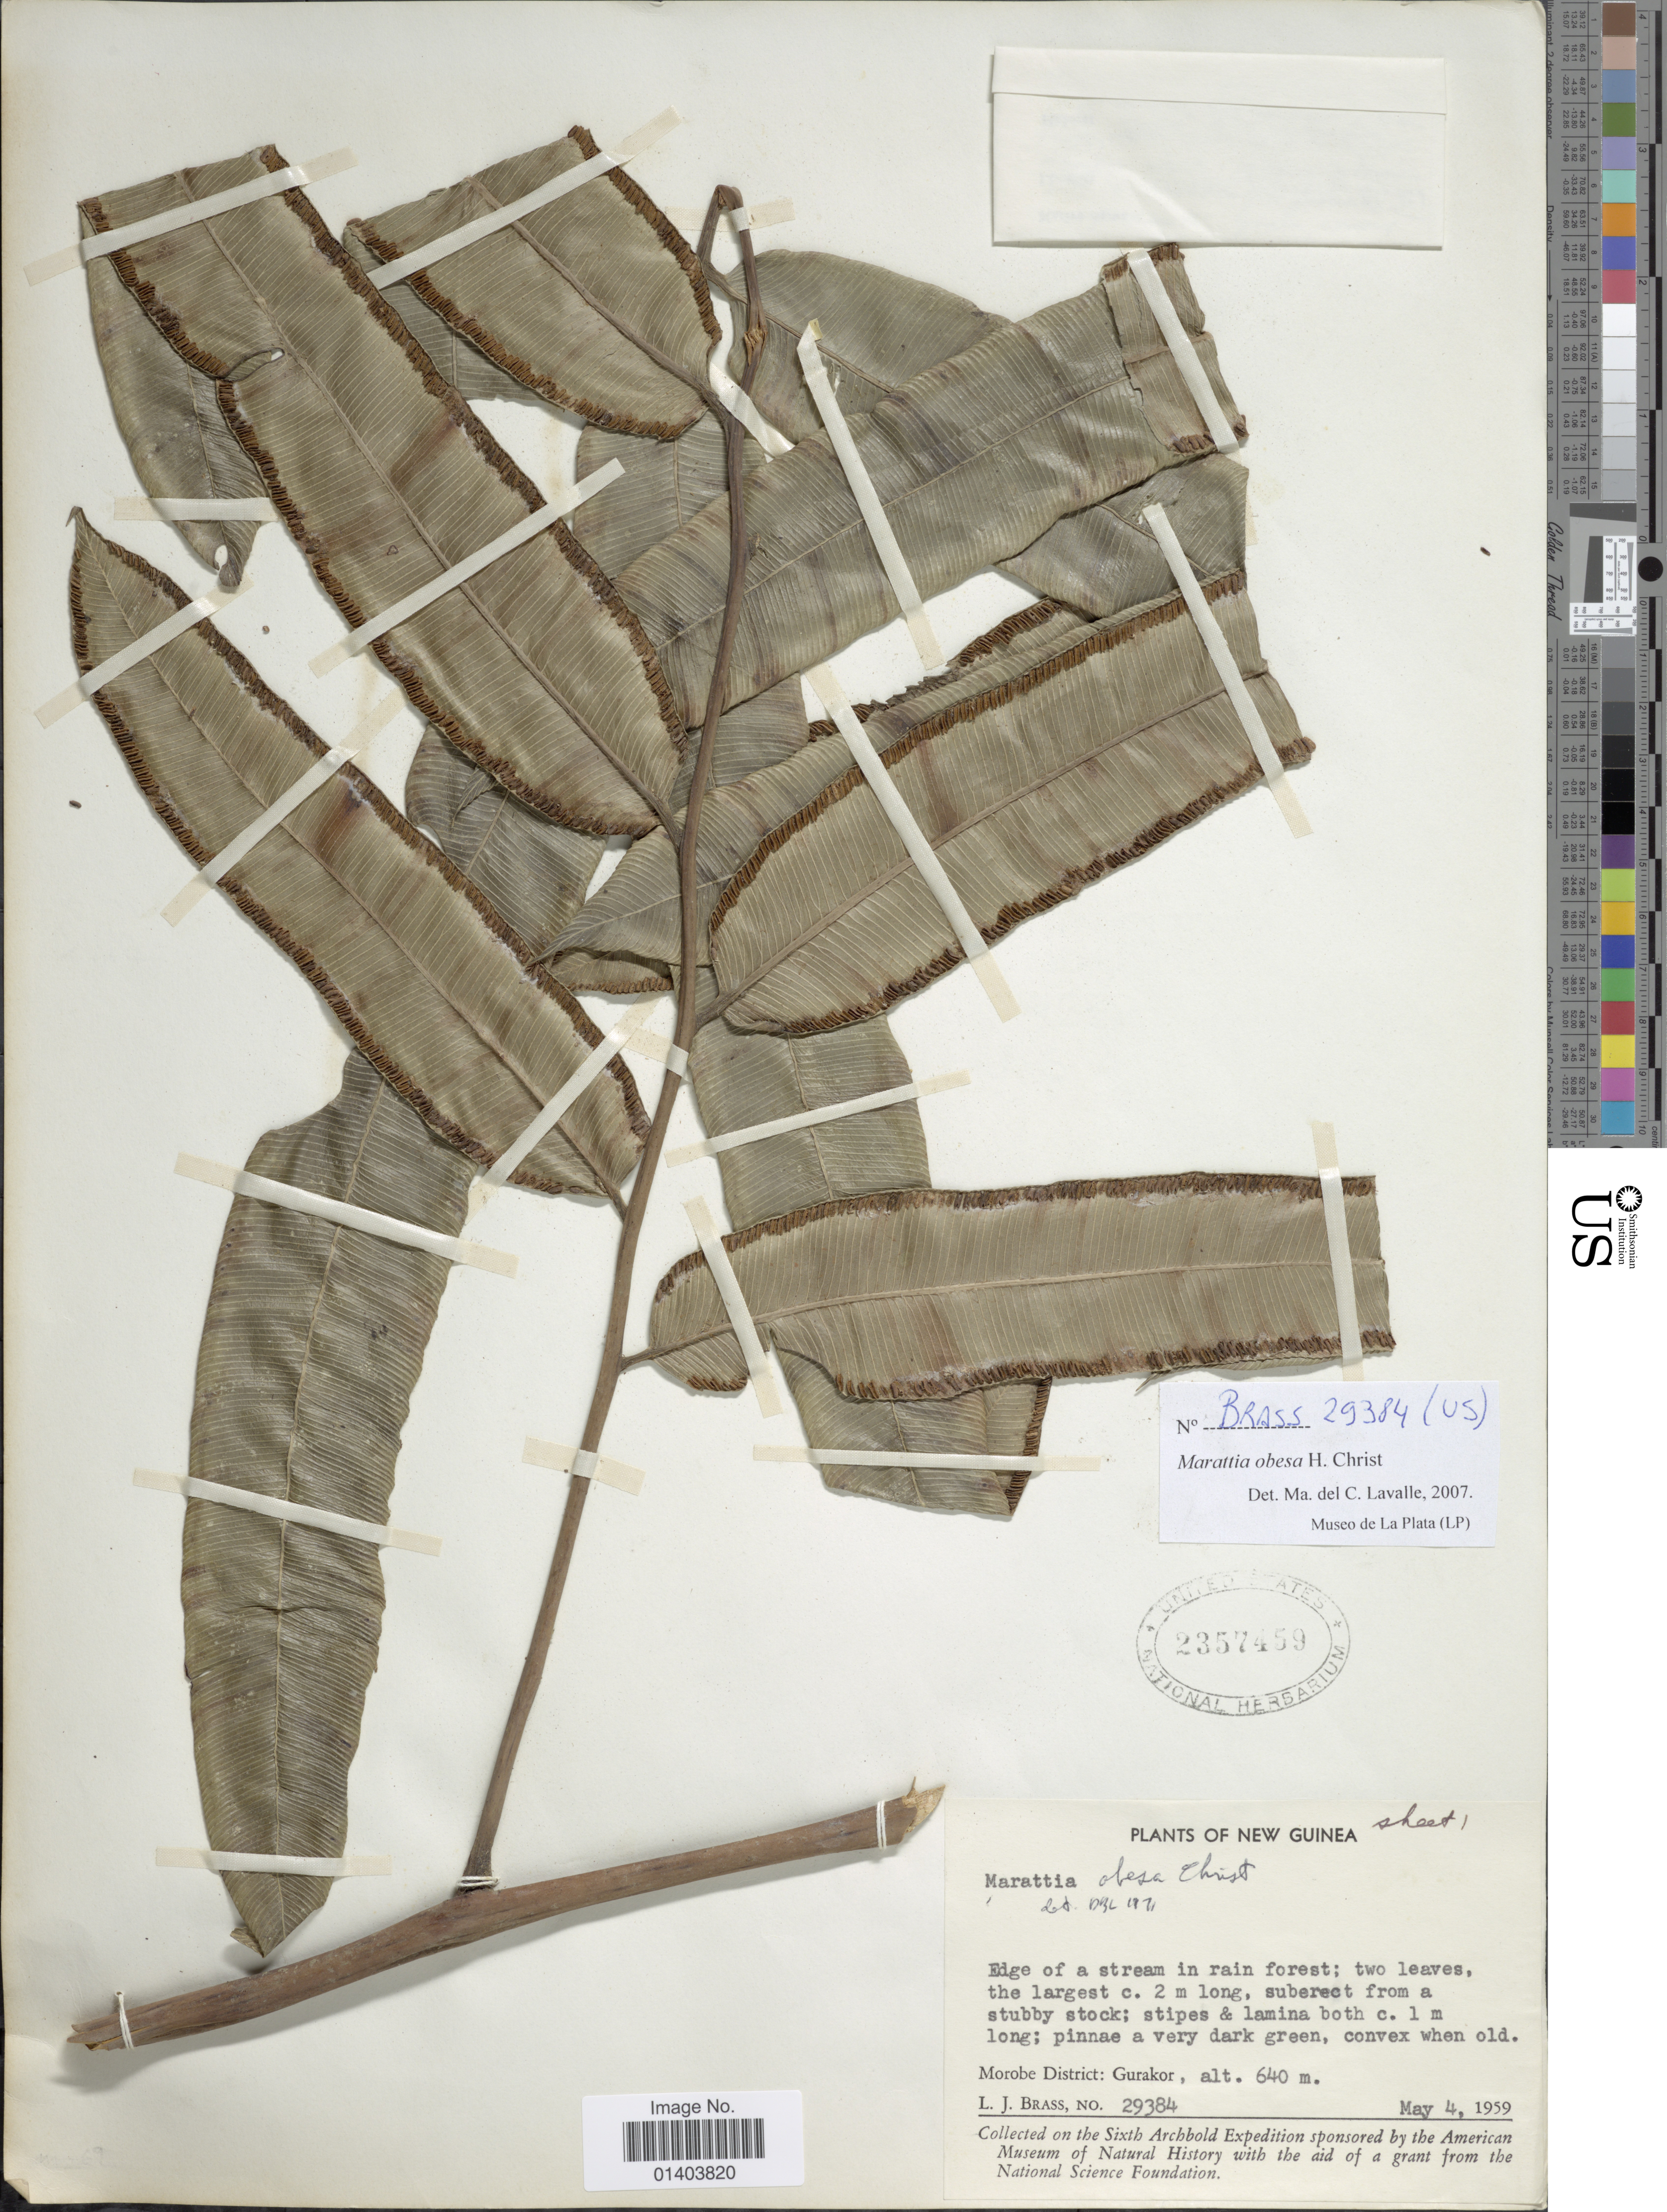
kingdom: Plantae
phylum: Tracheophyta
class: Polypodiopsida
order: Marattiales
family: Marattiaceae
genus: Ptisana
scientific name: Ptisana obesa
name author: (Christ) Murdock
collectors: L. J. Brass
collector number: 29384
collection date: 1959-05-04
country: Papua New Guinea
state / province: Morobe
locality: New Guinea, Morobe District: Gurakor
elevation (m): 640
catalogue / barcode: US 2357459